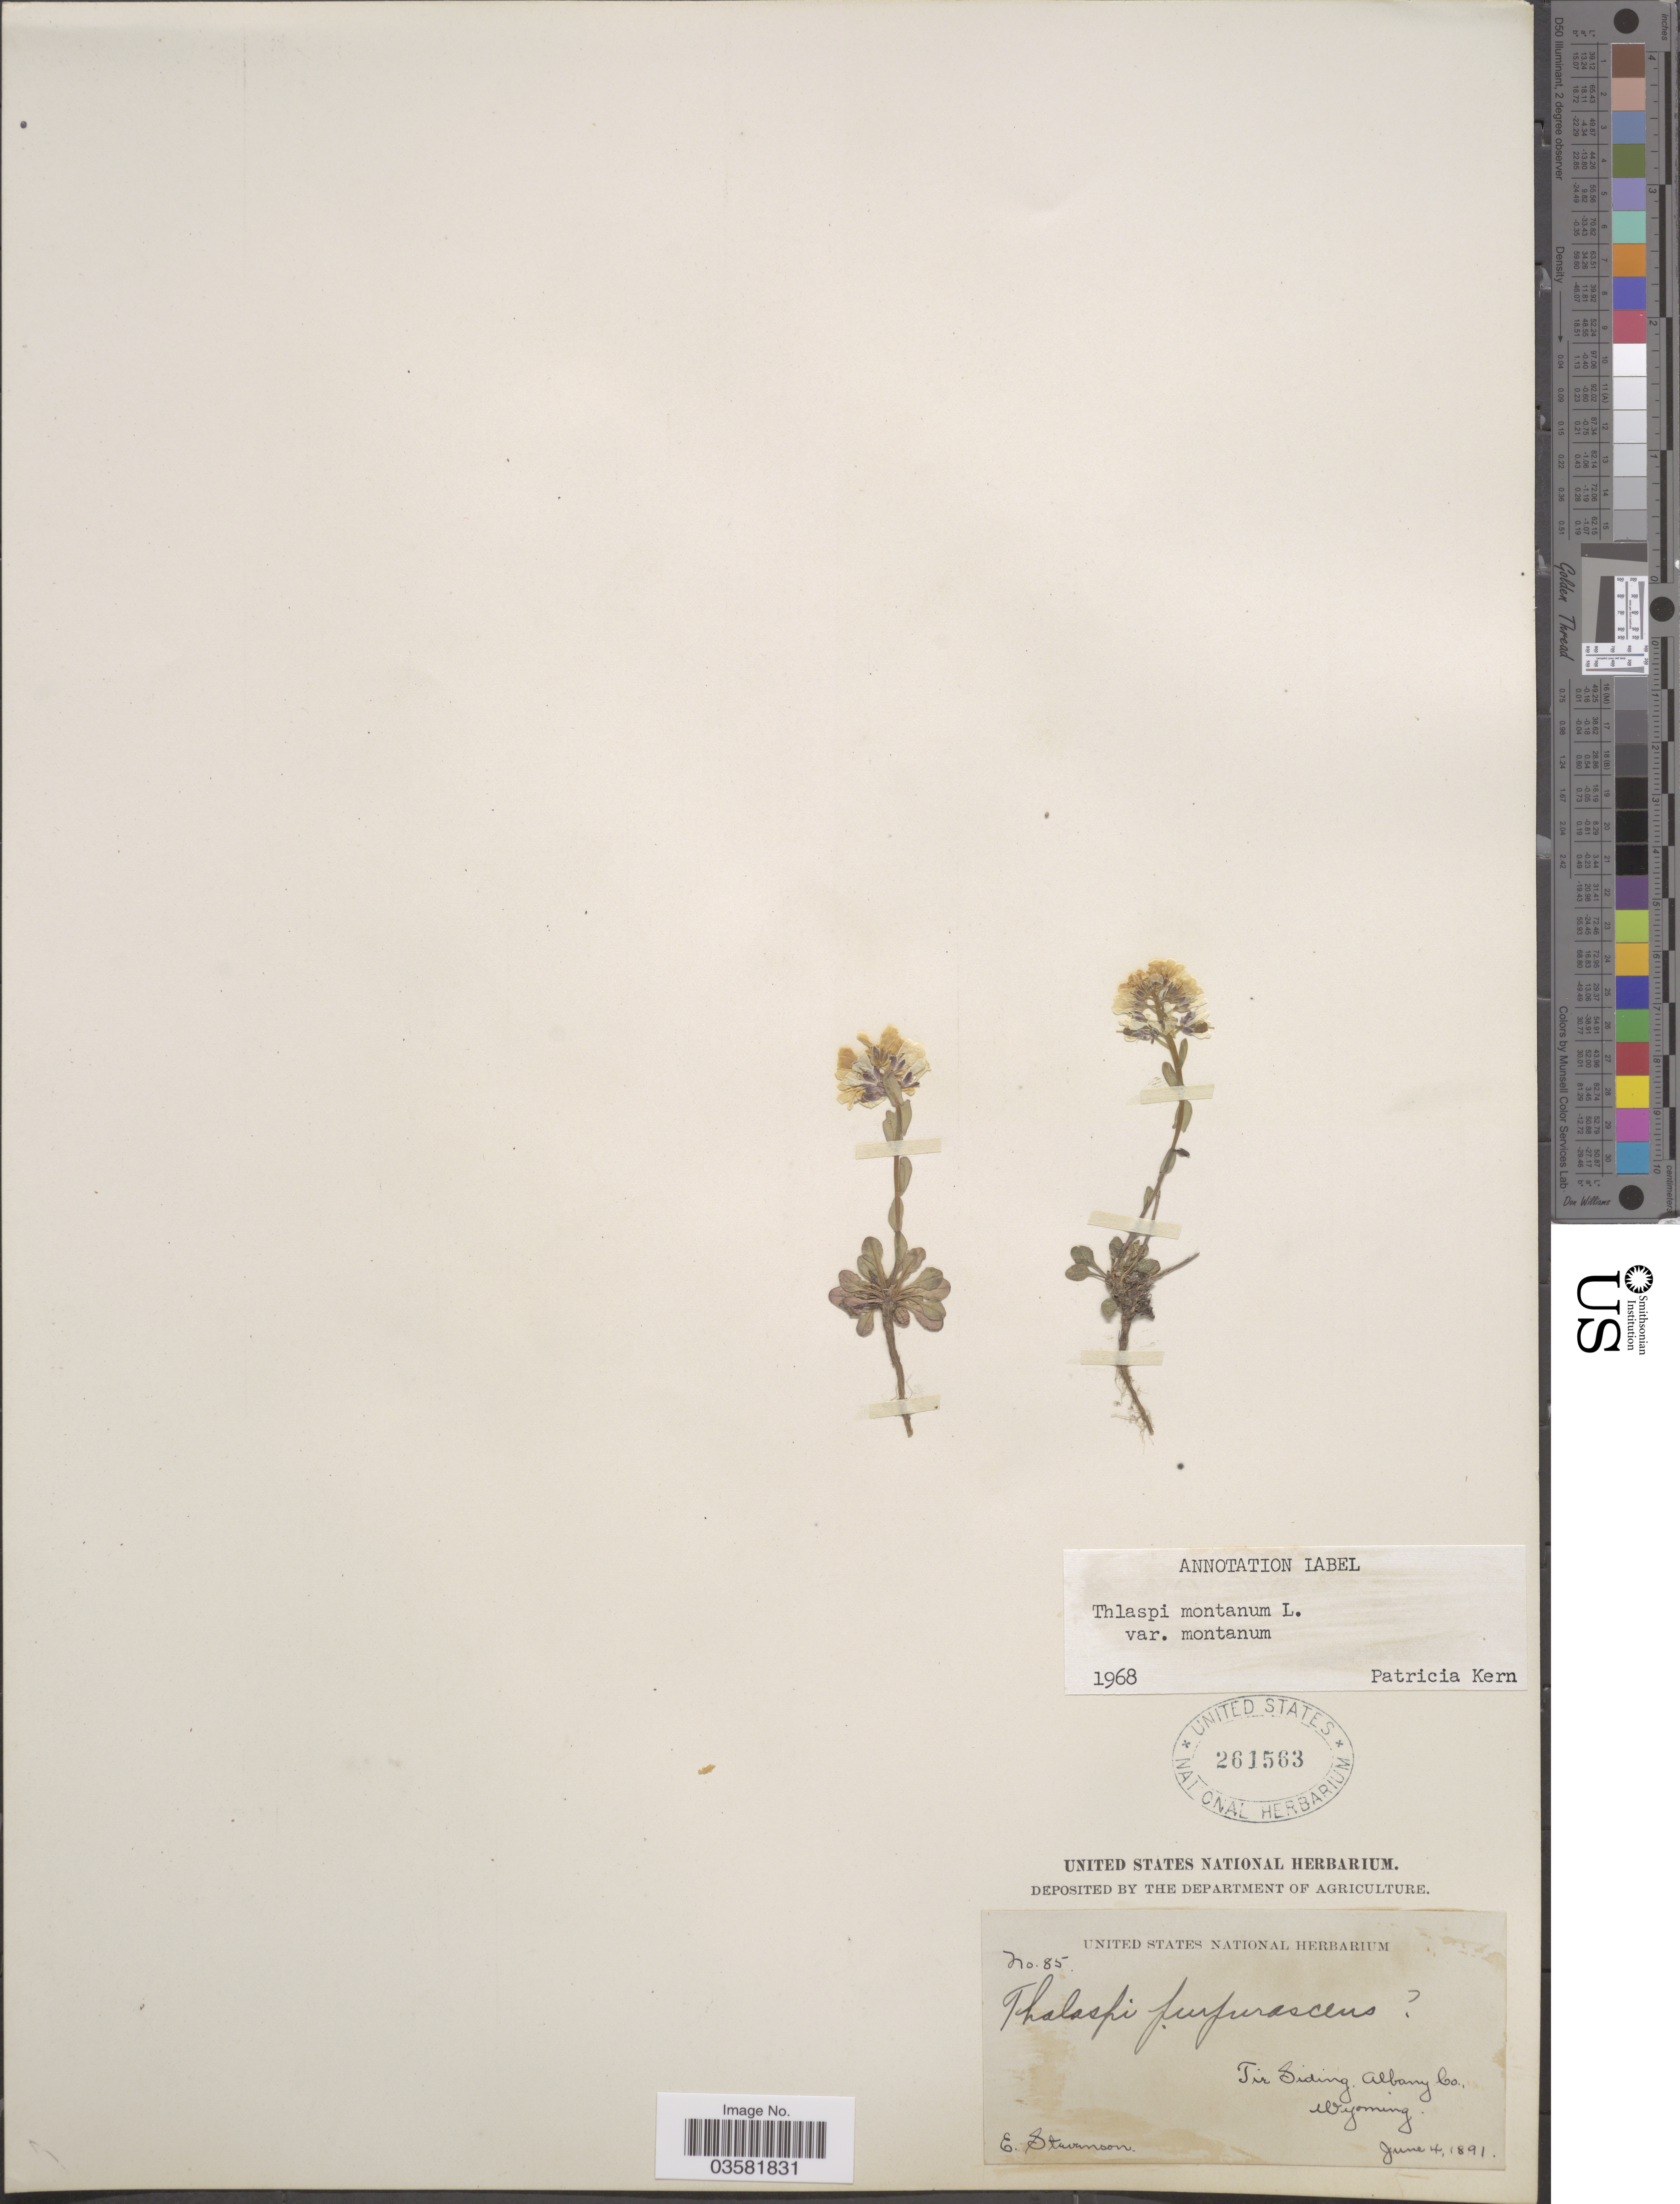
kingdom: Plantae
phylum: Tracheophyta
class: Magnoliopsida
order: Brassicales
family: Brassicaceae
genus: Thlaspi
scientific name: Thlaspi montanum var. montanum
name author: L.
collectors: E. Stevenson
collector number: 85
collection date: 1891-06-04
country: United States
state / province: Wyoming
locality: Tie Siding, Albany Co.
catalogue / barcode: US 261563